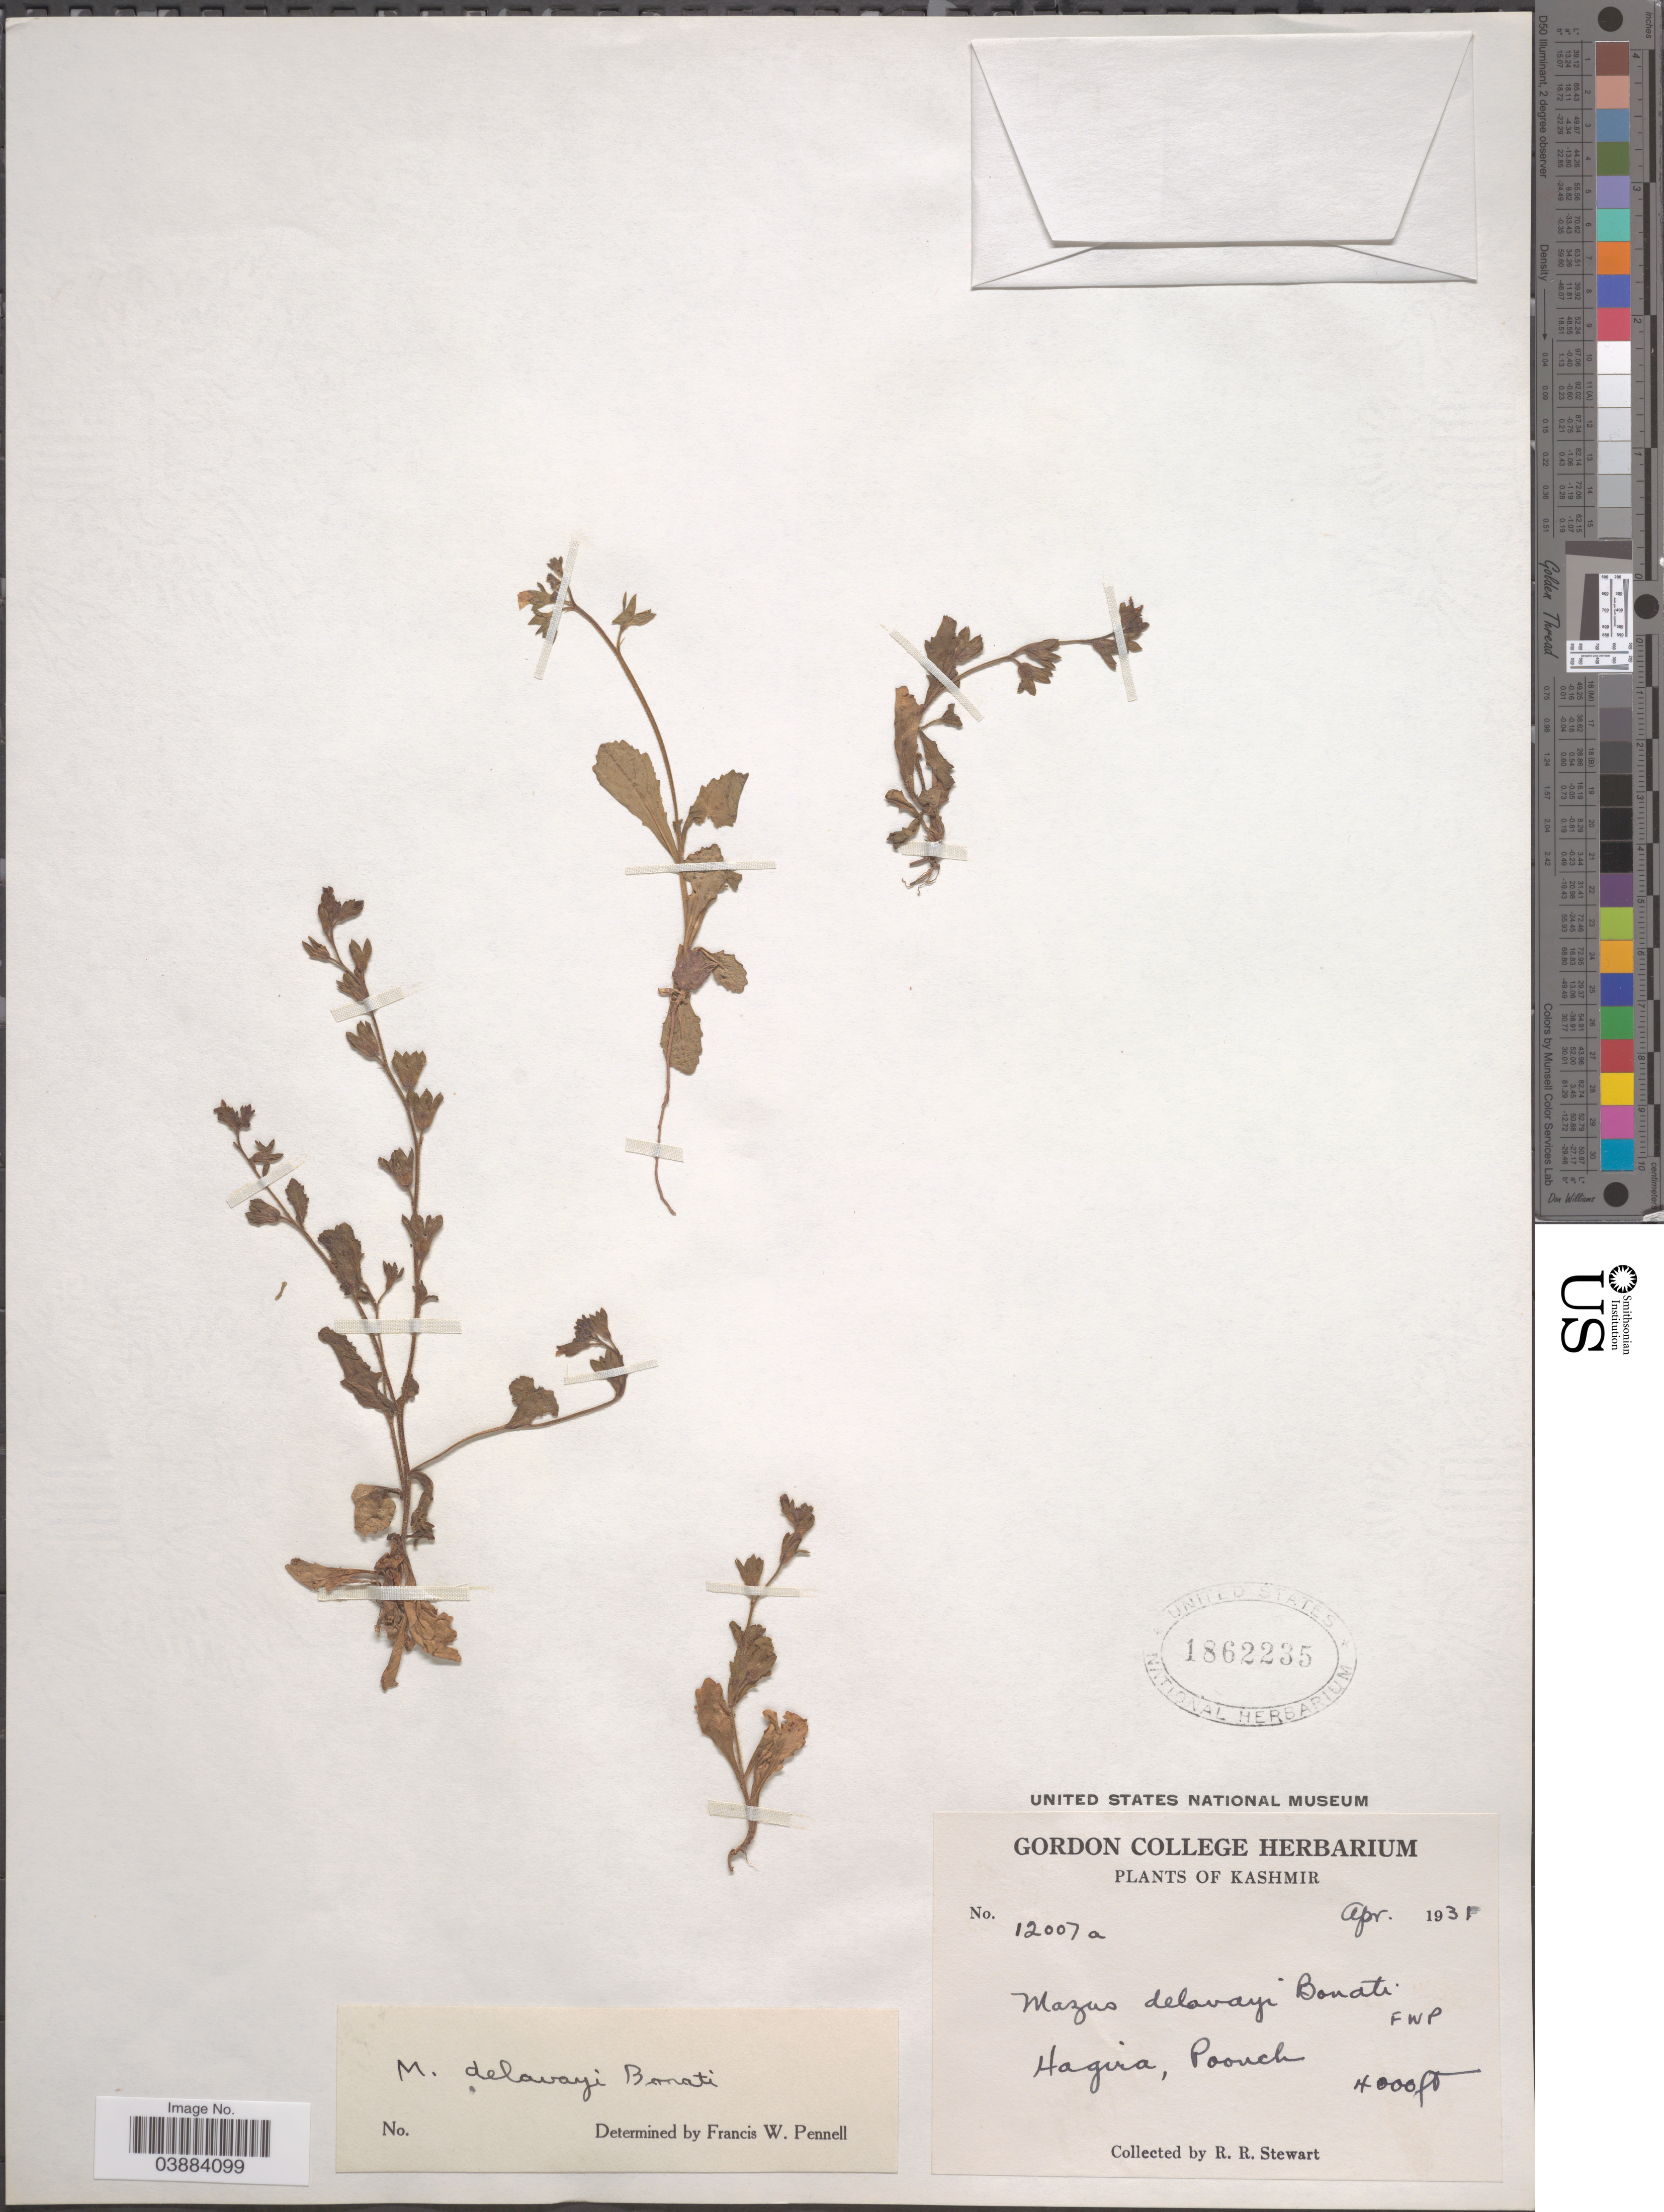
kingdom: Plantae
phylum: Tracheophyta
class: Magnoliopsida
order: Lamiales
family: Mazaceae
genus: Mazus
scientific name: Mazus delavayi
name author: Bonati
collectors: R. Stewart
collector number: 12007a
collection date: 1931-04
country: India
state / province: Jammu and Kashmir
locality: Kashmir. Hagira, Poonch.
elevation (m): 1219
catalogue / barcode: US 1862235